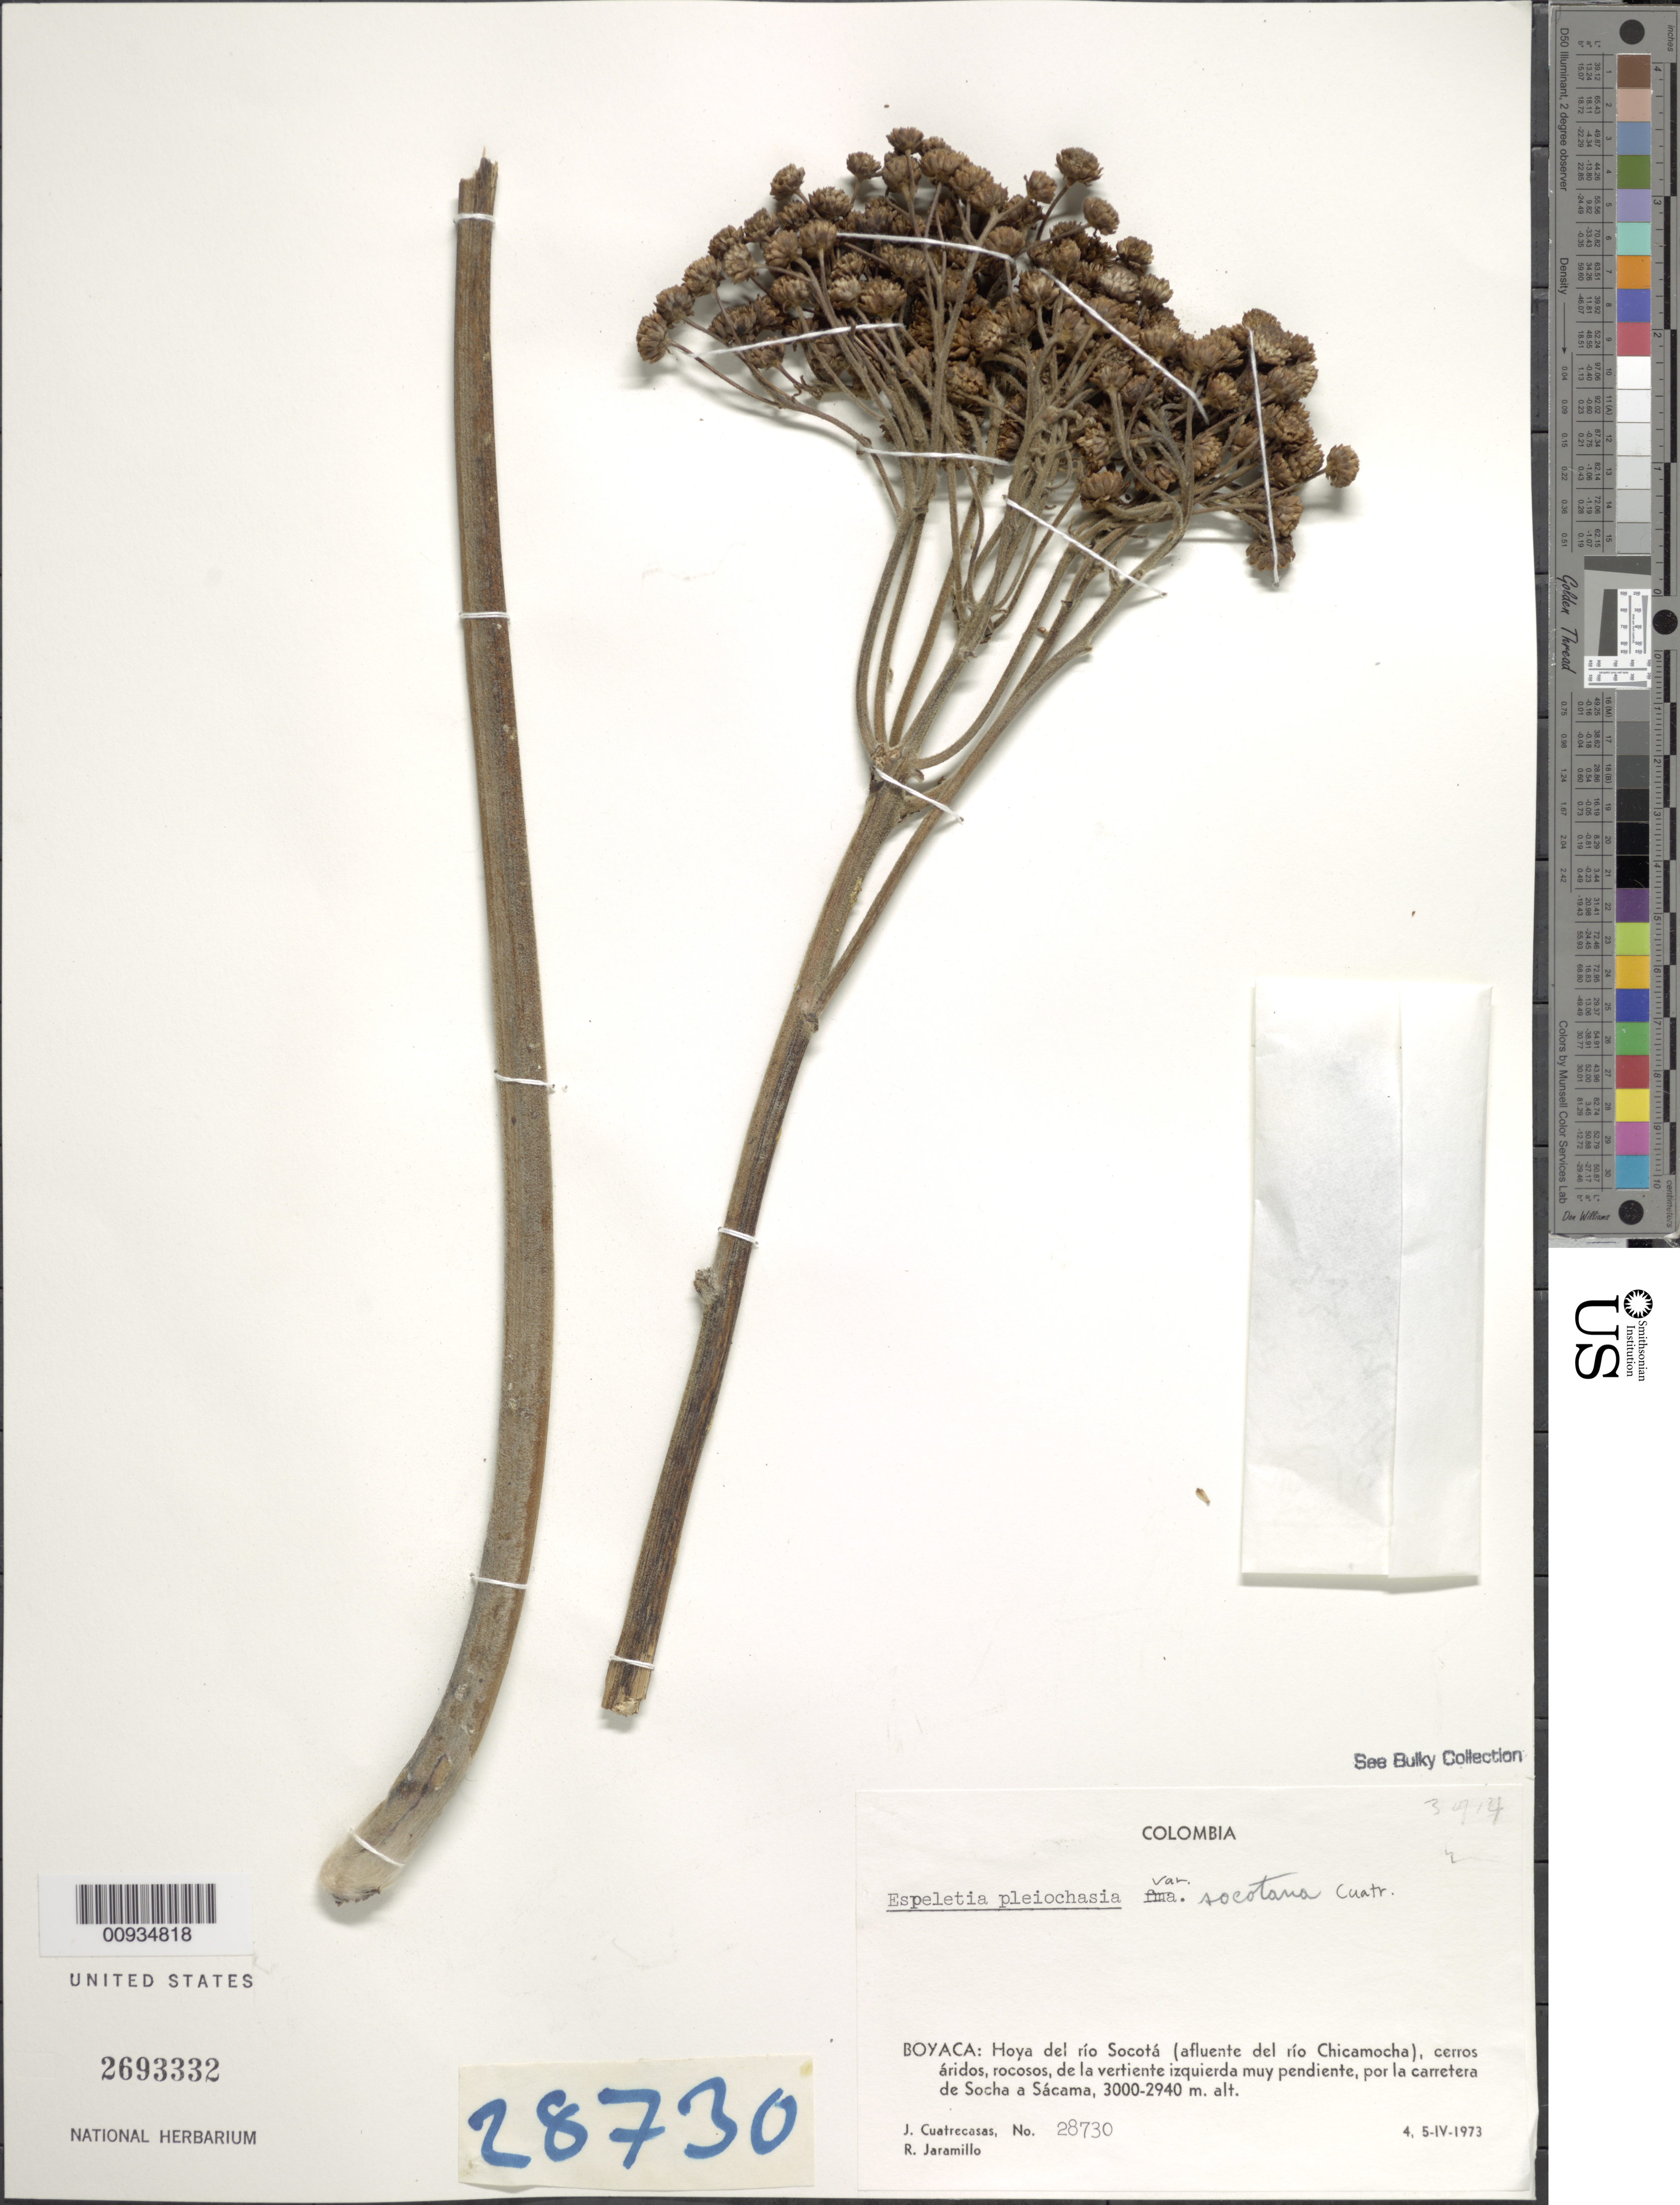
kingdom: Plantae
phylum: Tracheophyta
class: Magnoliopsida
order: Asterales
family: Asteraceae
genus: Espeletiopsis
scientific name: Espeletiopsis pleichasia var. socotana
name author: Cuatrec.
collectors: J. Cuatrecasas & R. Jaramillo M.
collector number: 28730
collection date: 1973-04-04/1973-04-05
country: Colombia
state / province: Boyacá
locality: Hoya del rio Socota (afluente del rio Chicamocha), por la carretera de Socha a Sacama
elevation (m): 2940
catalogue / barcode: US 2693332